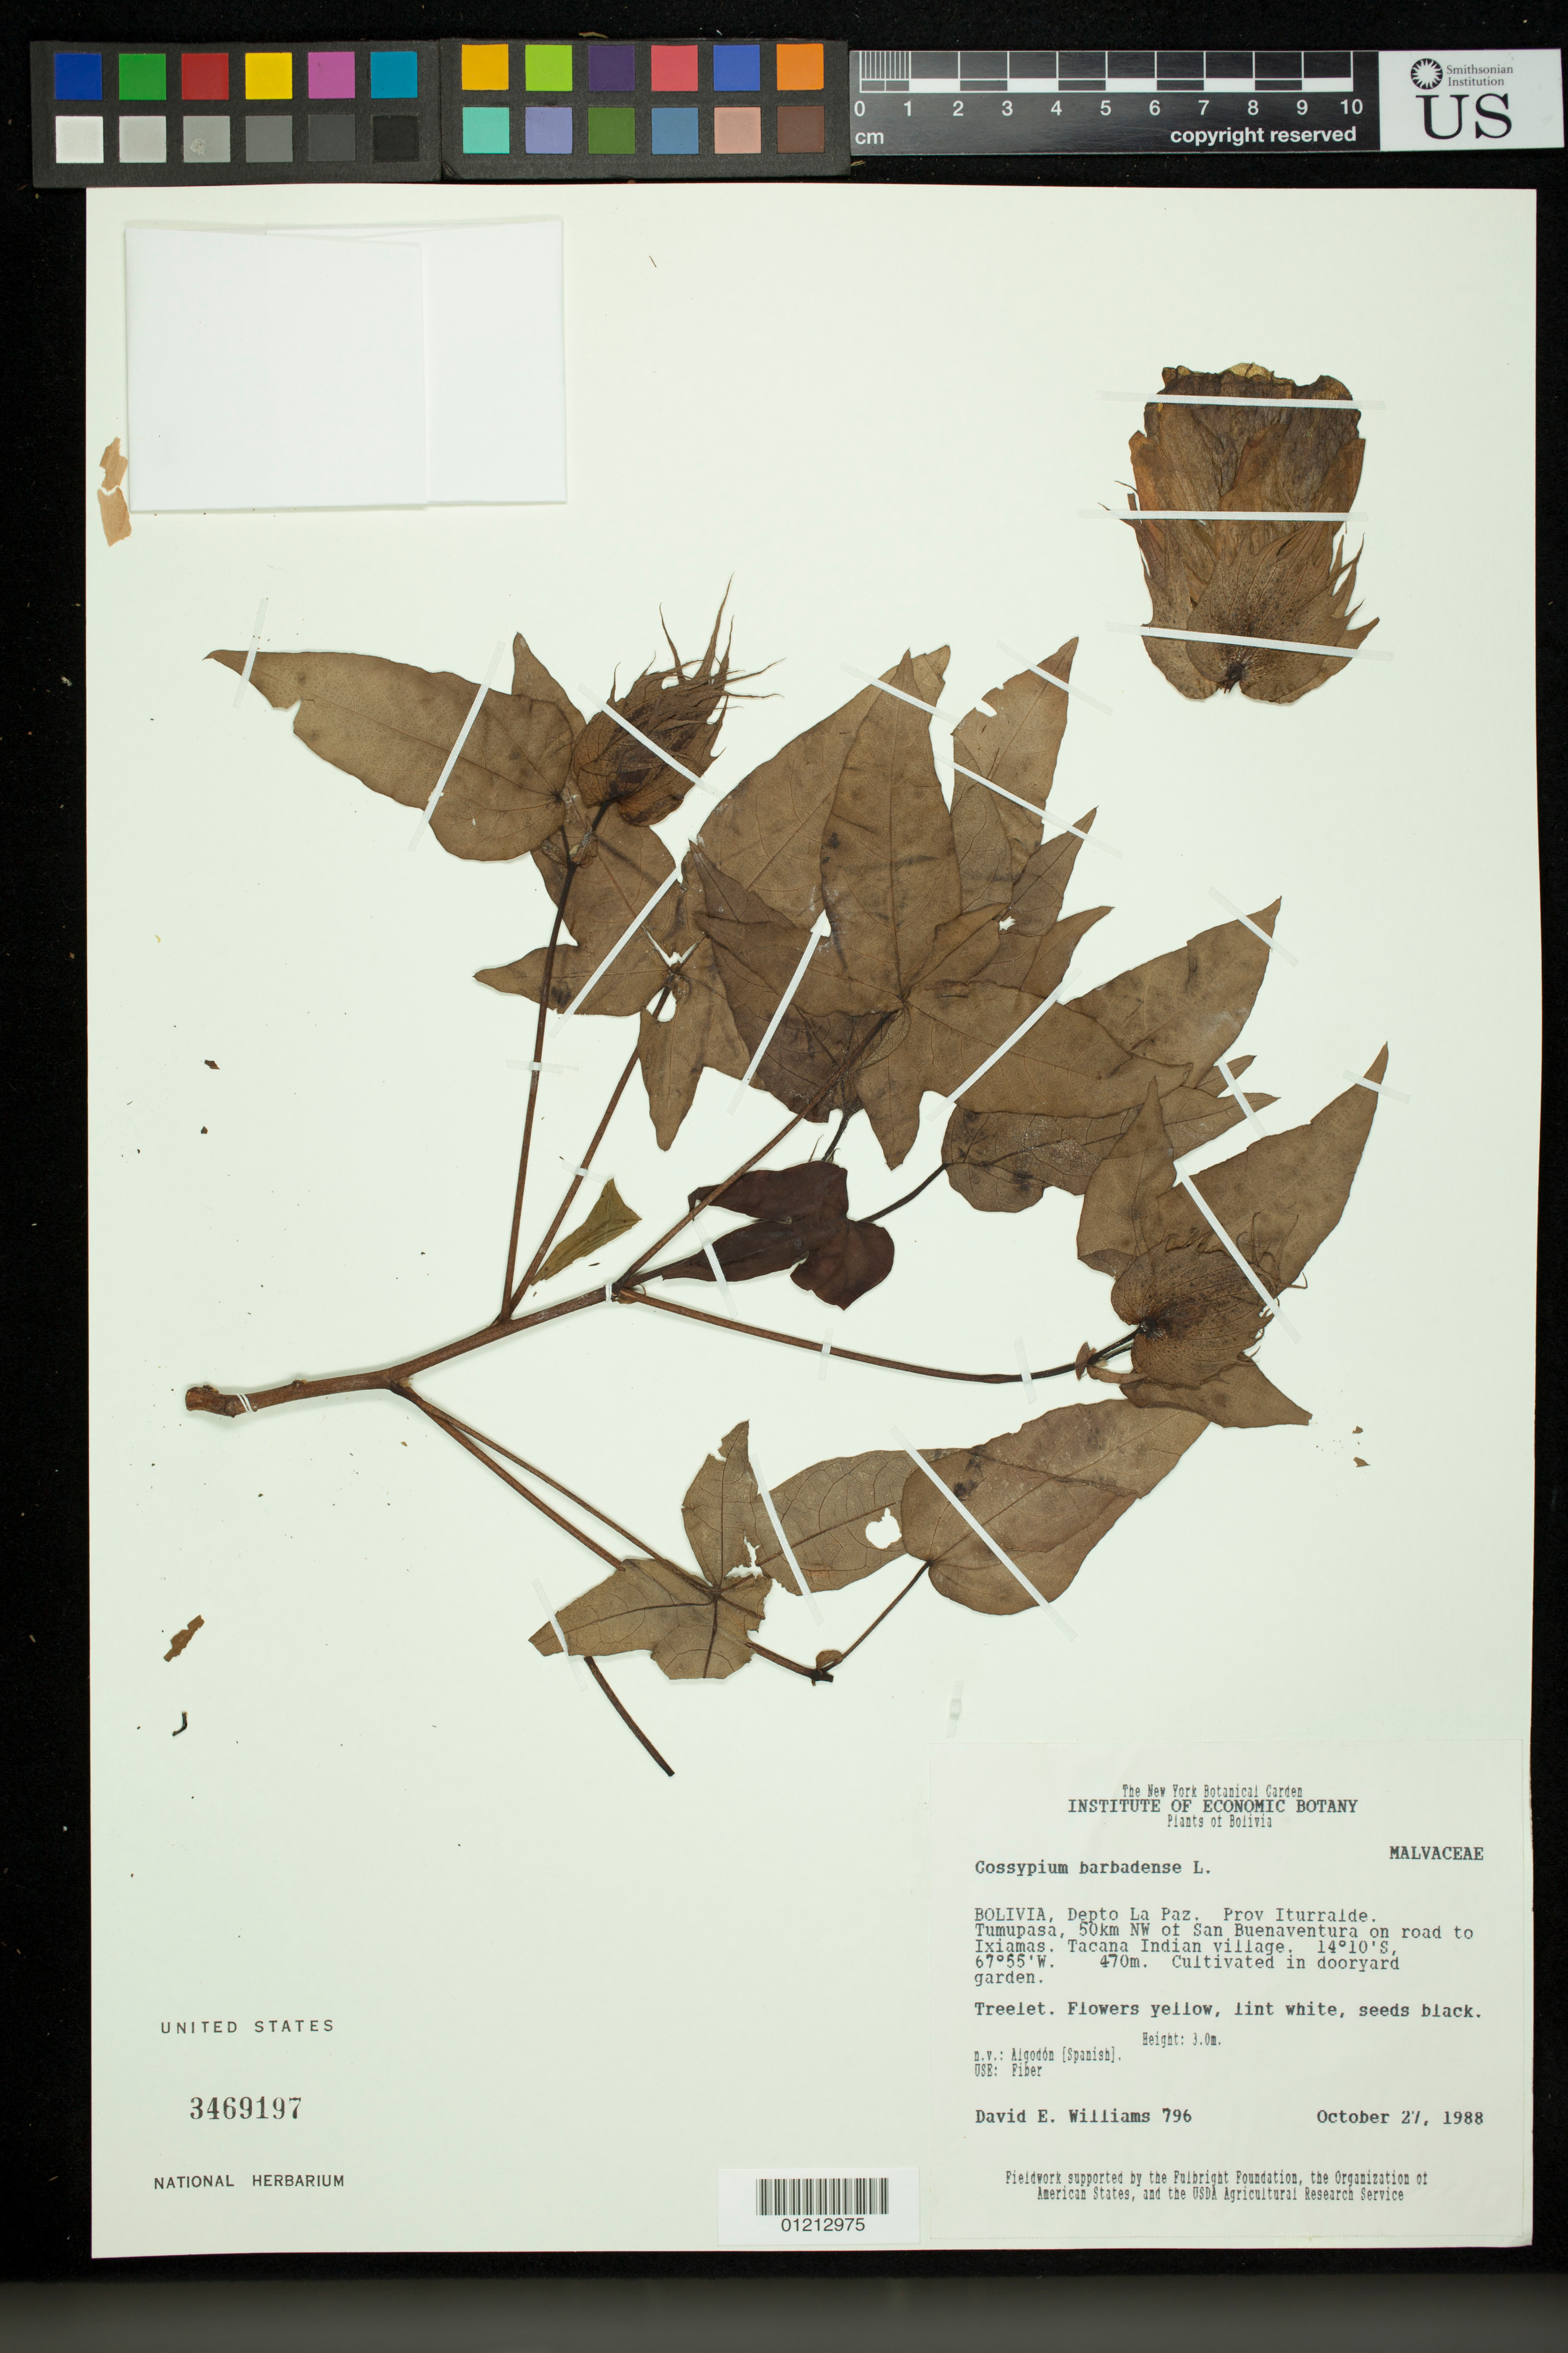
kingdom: Plantae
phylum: Tracheophyta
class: Magnoliopsida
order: Malvales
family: Malvaceae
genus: Gossypium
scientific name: Gossypium barbadense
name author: L.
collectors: D. E. Williams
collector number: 796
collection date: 1988-10-27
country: Bolivia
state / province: La Paz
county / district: Iturralde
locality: Tumupasa, 50km NW of San Buenaventura on road to Ixiamas. Tacana Indian village. Cultivated in dooryard garden.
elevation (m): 470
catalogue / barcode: US 3469197